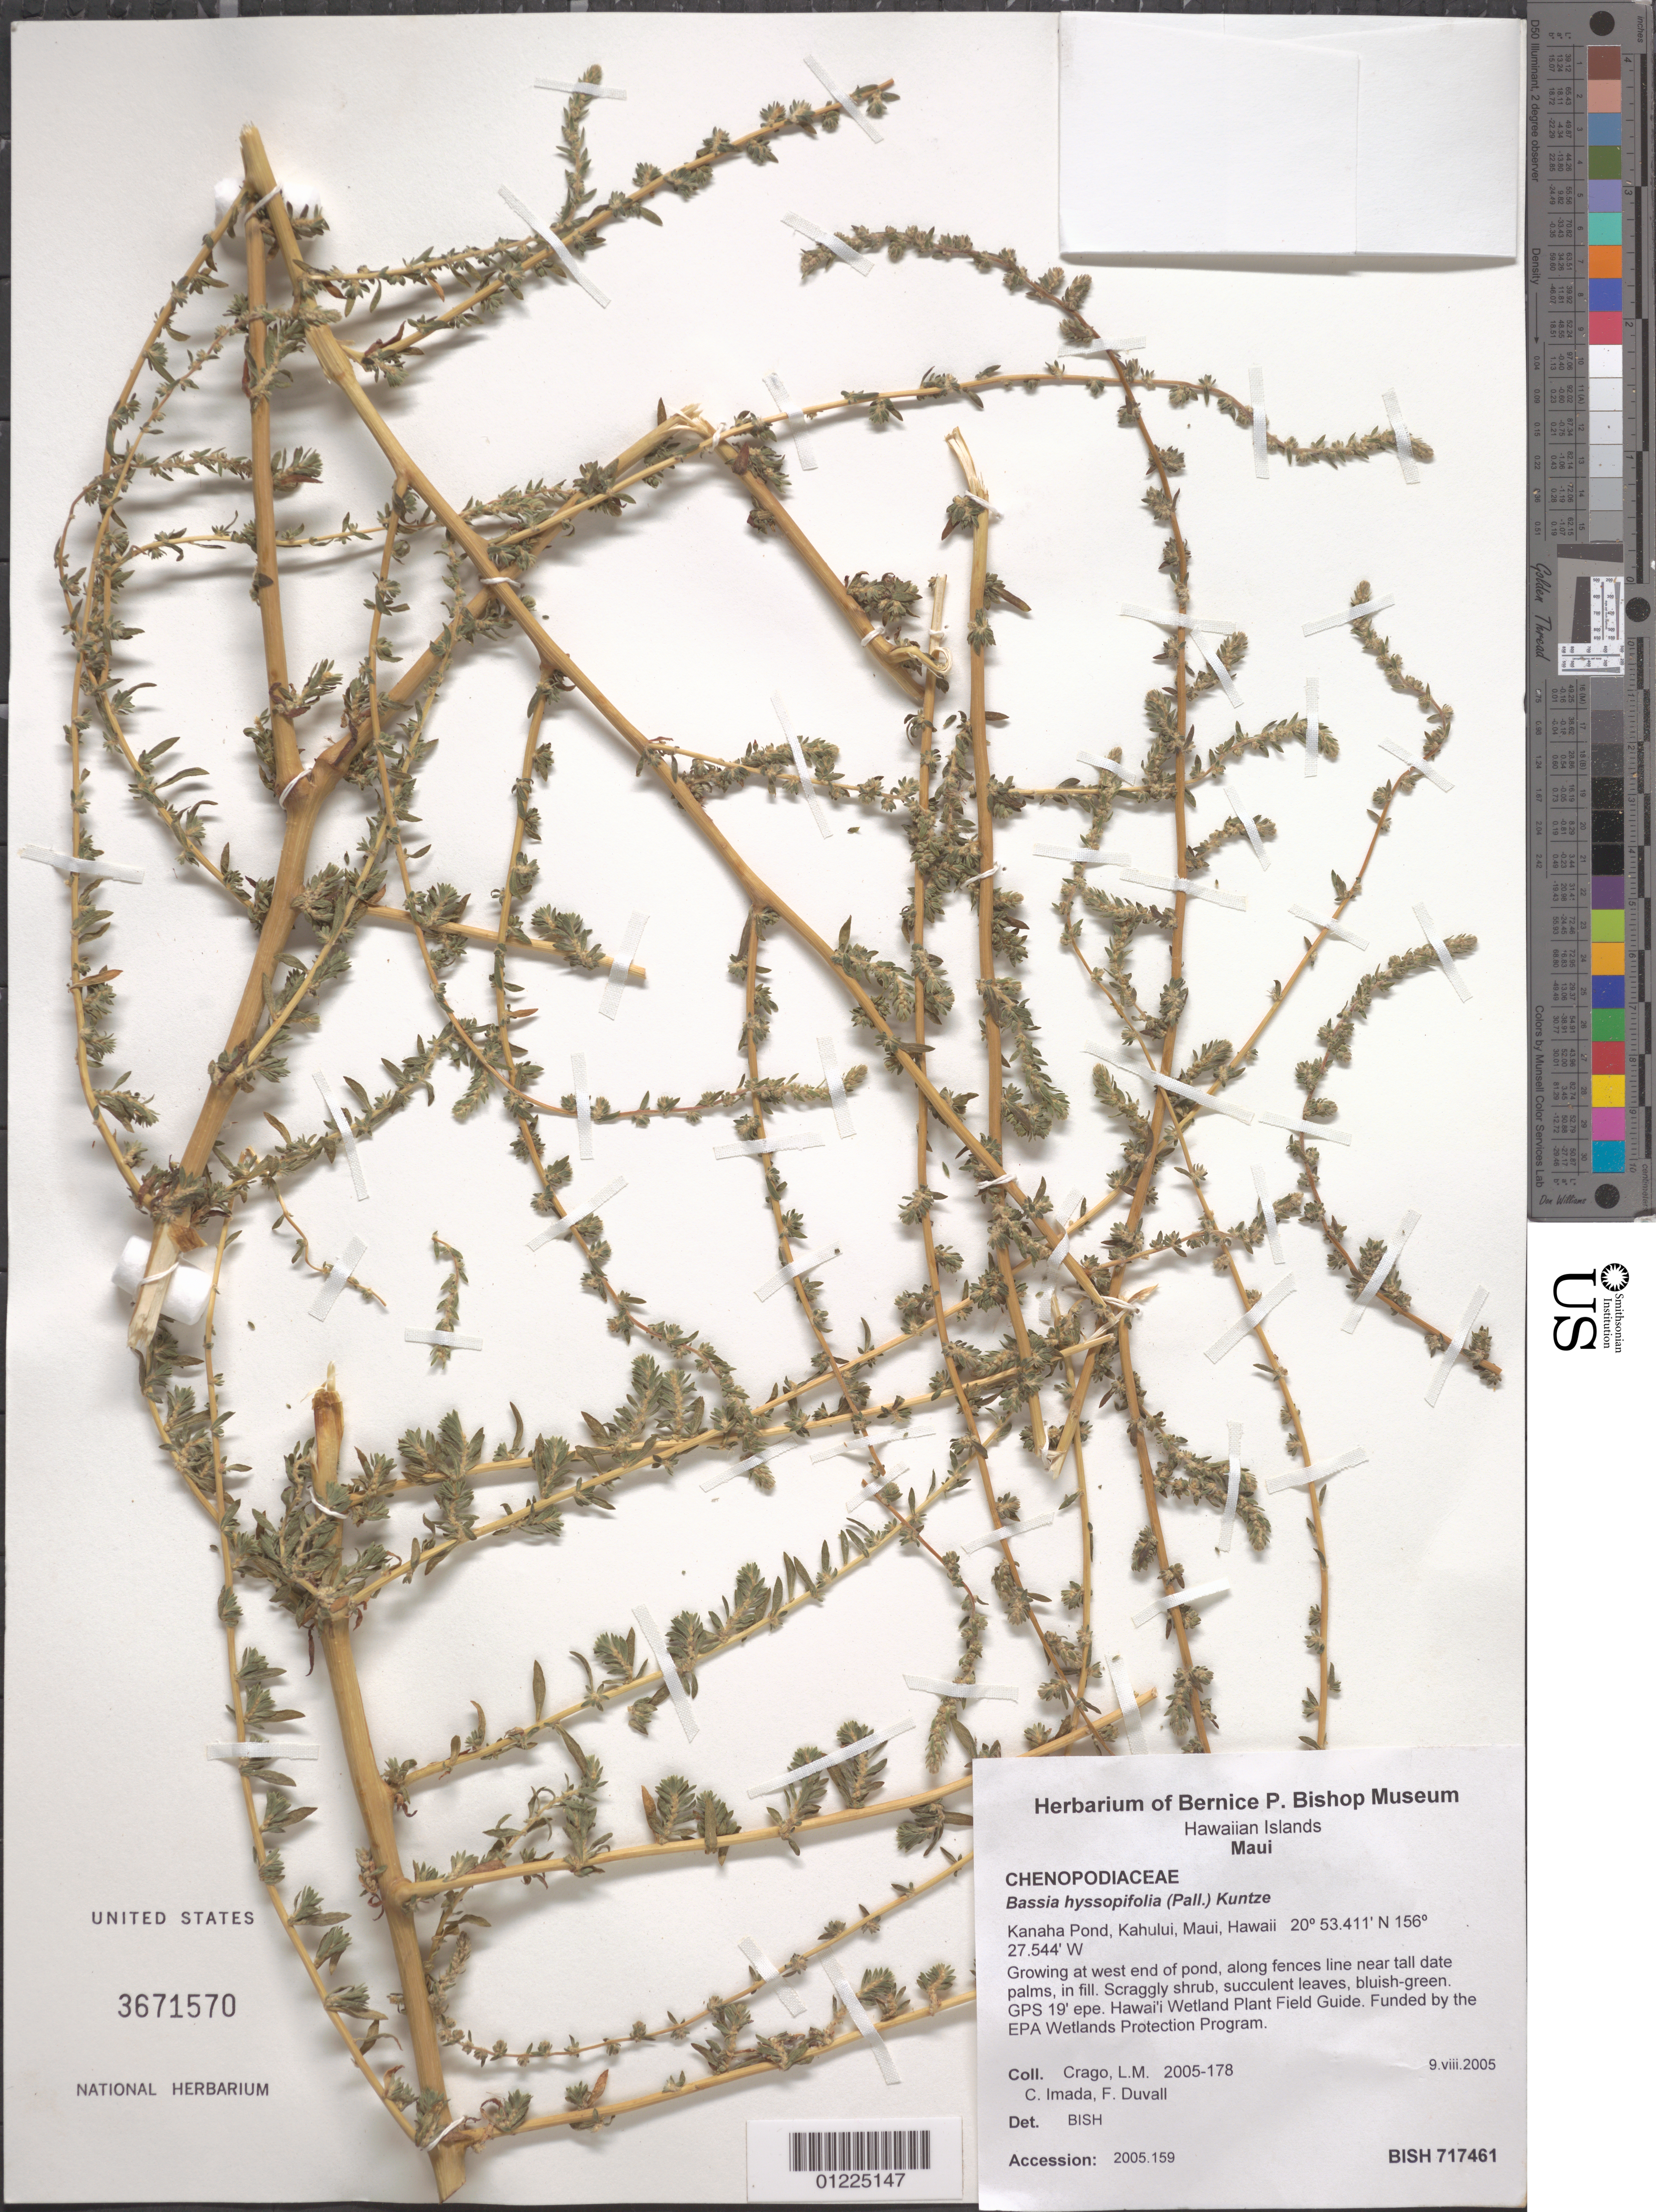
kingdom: Plantae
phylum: Tracheophyta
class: Magnoliopsida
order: Caryophyllales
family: Amaranthaceae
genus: Bassia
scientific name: Bassia hyssopifolia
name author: (Pall.) Kuntze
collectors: L. Crago, C. Imada & F. Duvall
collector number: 2005-178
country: United States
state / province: Hawaii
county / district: Maui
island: Maui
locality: Kanaha Pond, Kahului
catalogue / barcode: US 3671570